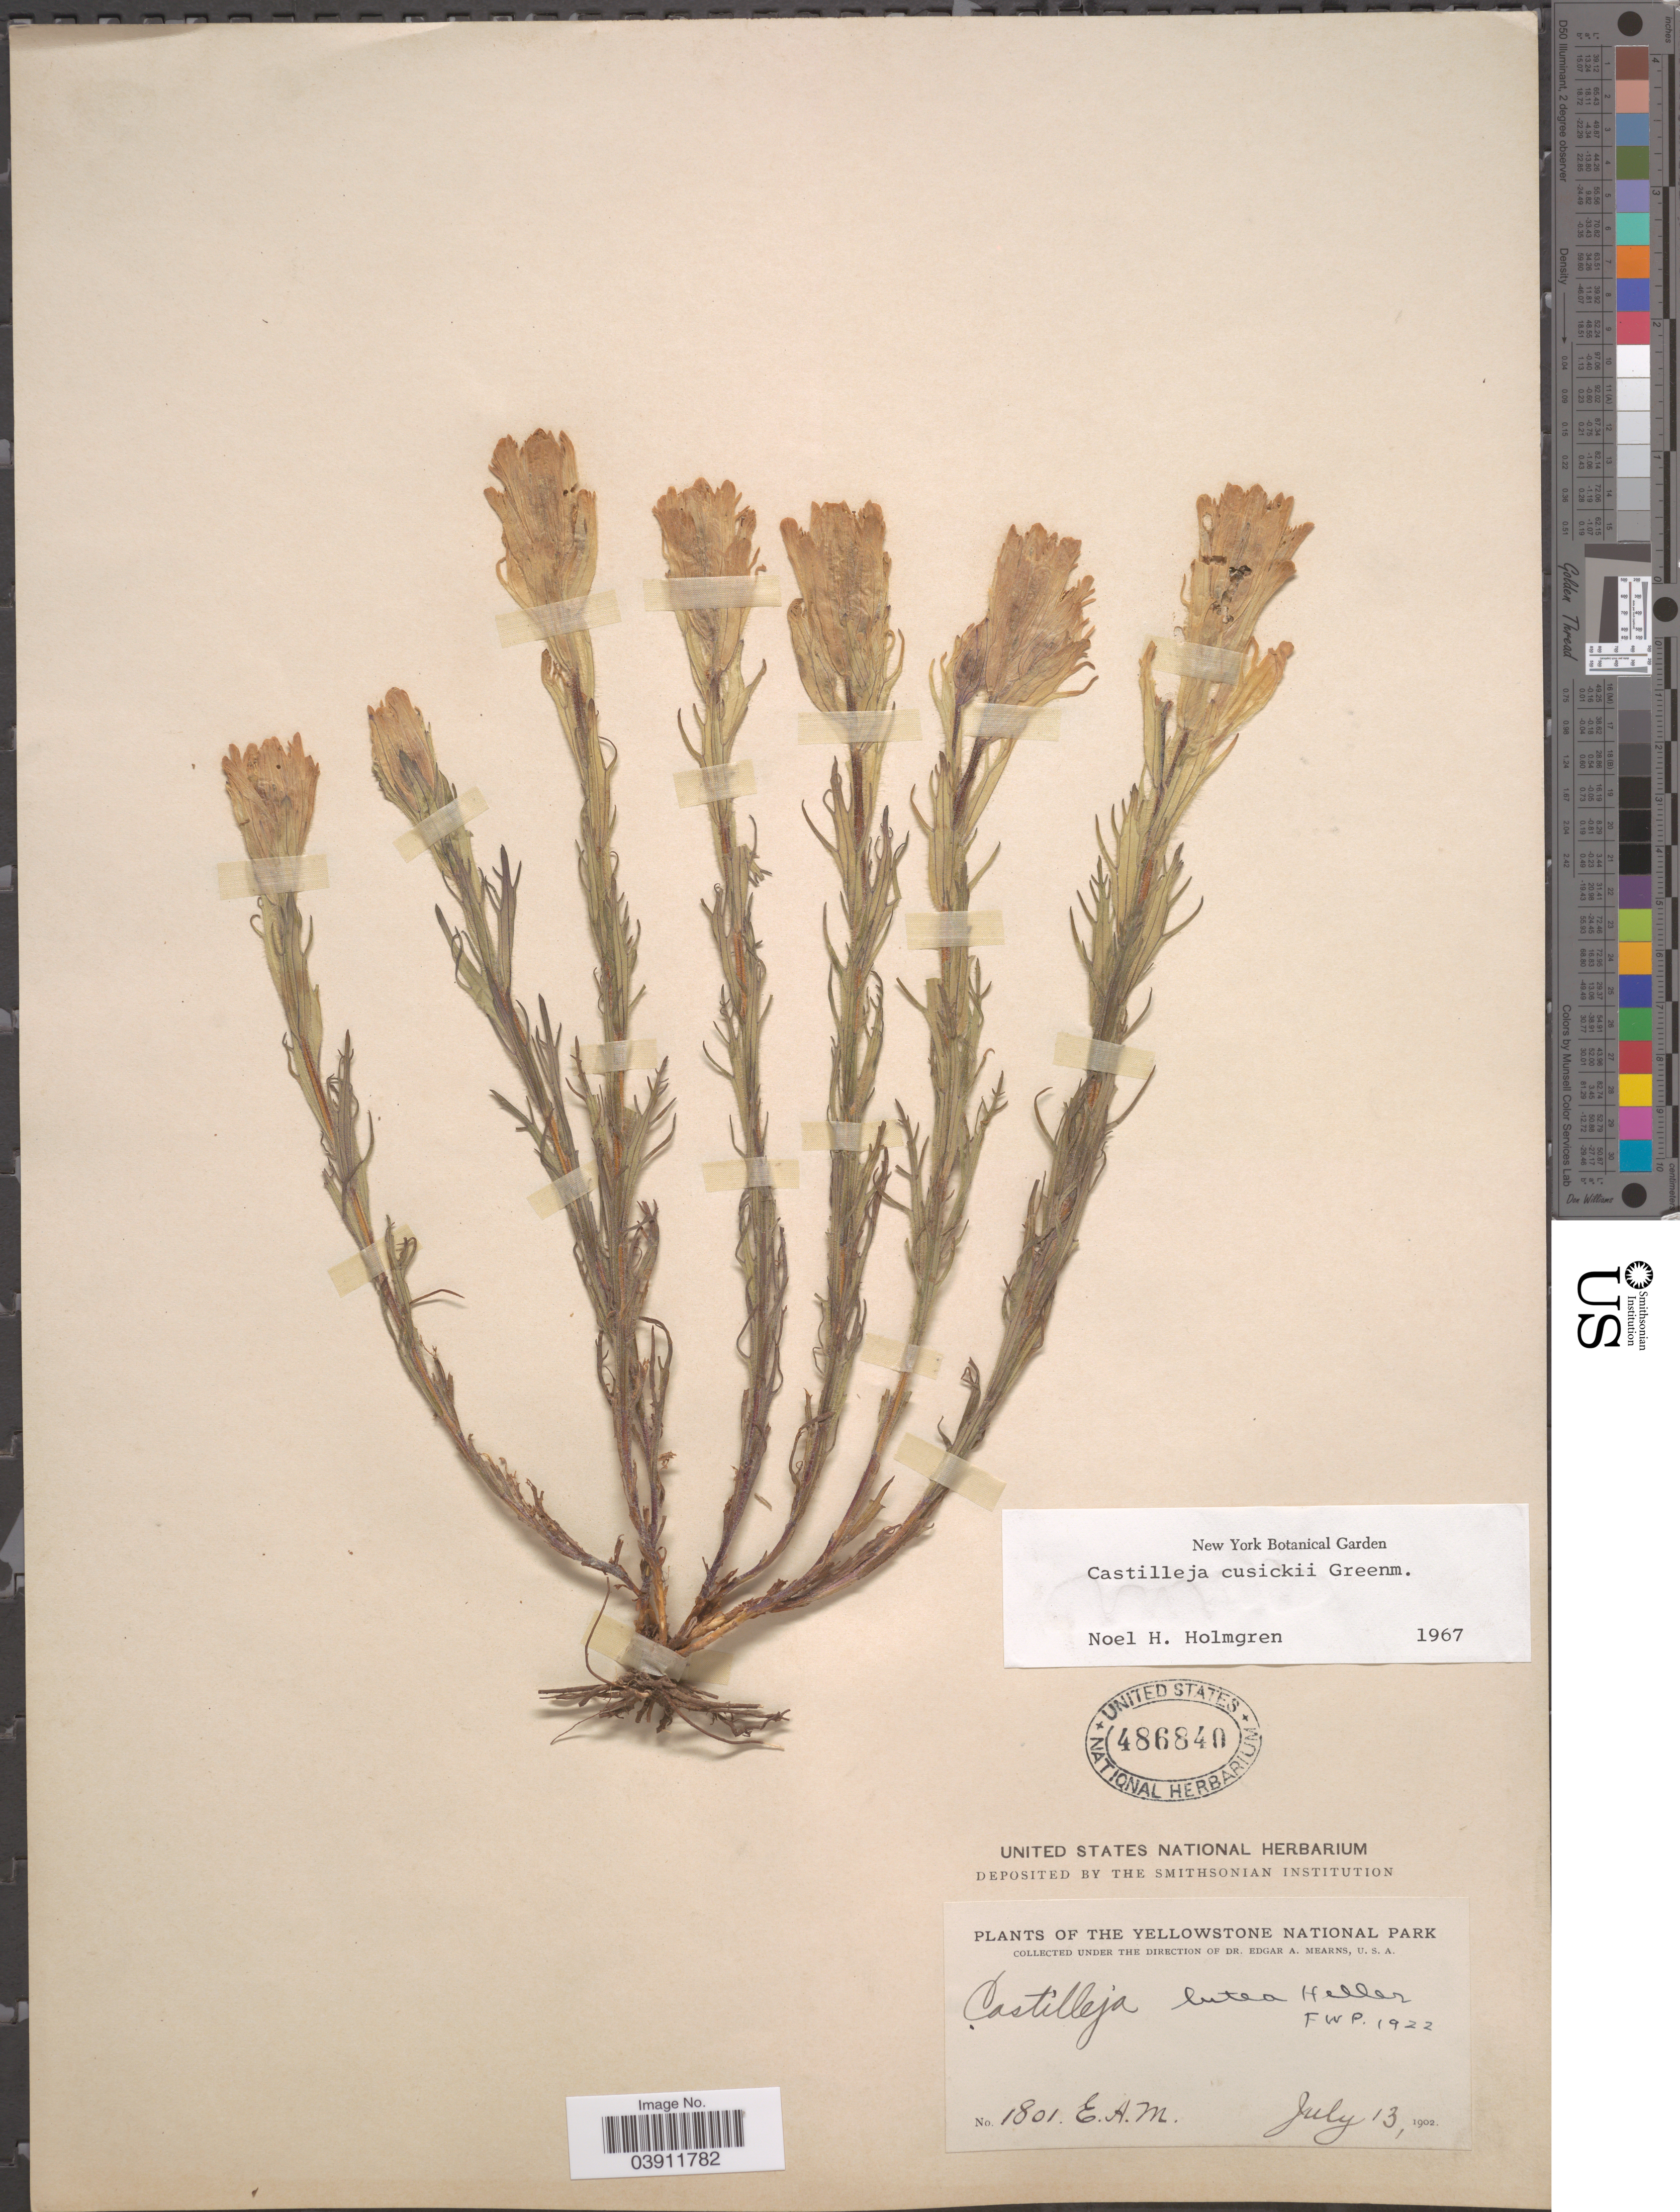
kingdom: Plantae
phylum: Tracheophyta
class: Magnoliopsida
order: Lamiales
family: Orobanchaceae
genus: Castilleja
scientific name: Castilleja cusickii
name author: Greenm.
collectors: E. A. Mearns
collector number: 1801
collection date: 1902-07-13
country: United States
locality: Yellowstone National Park.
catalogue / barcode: US 486840